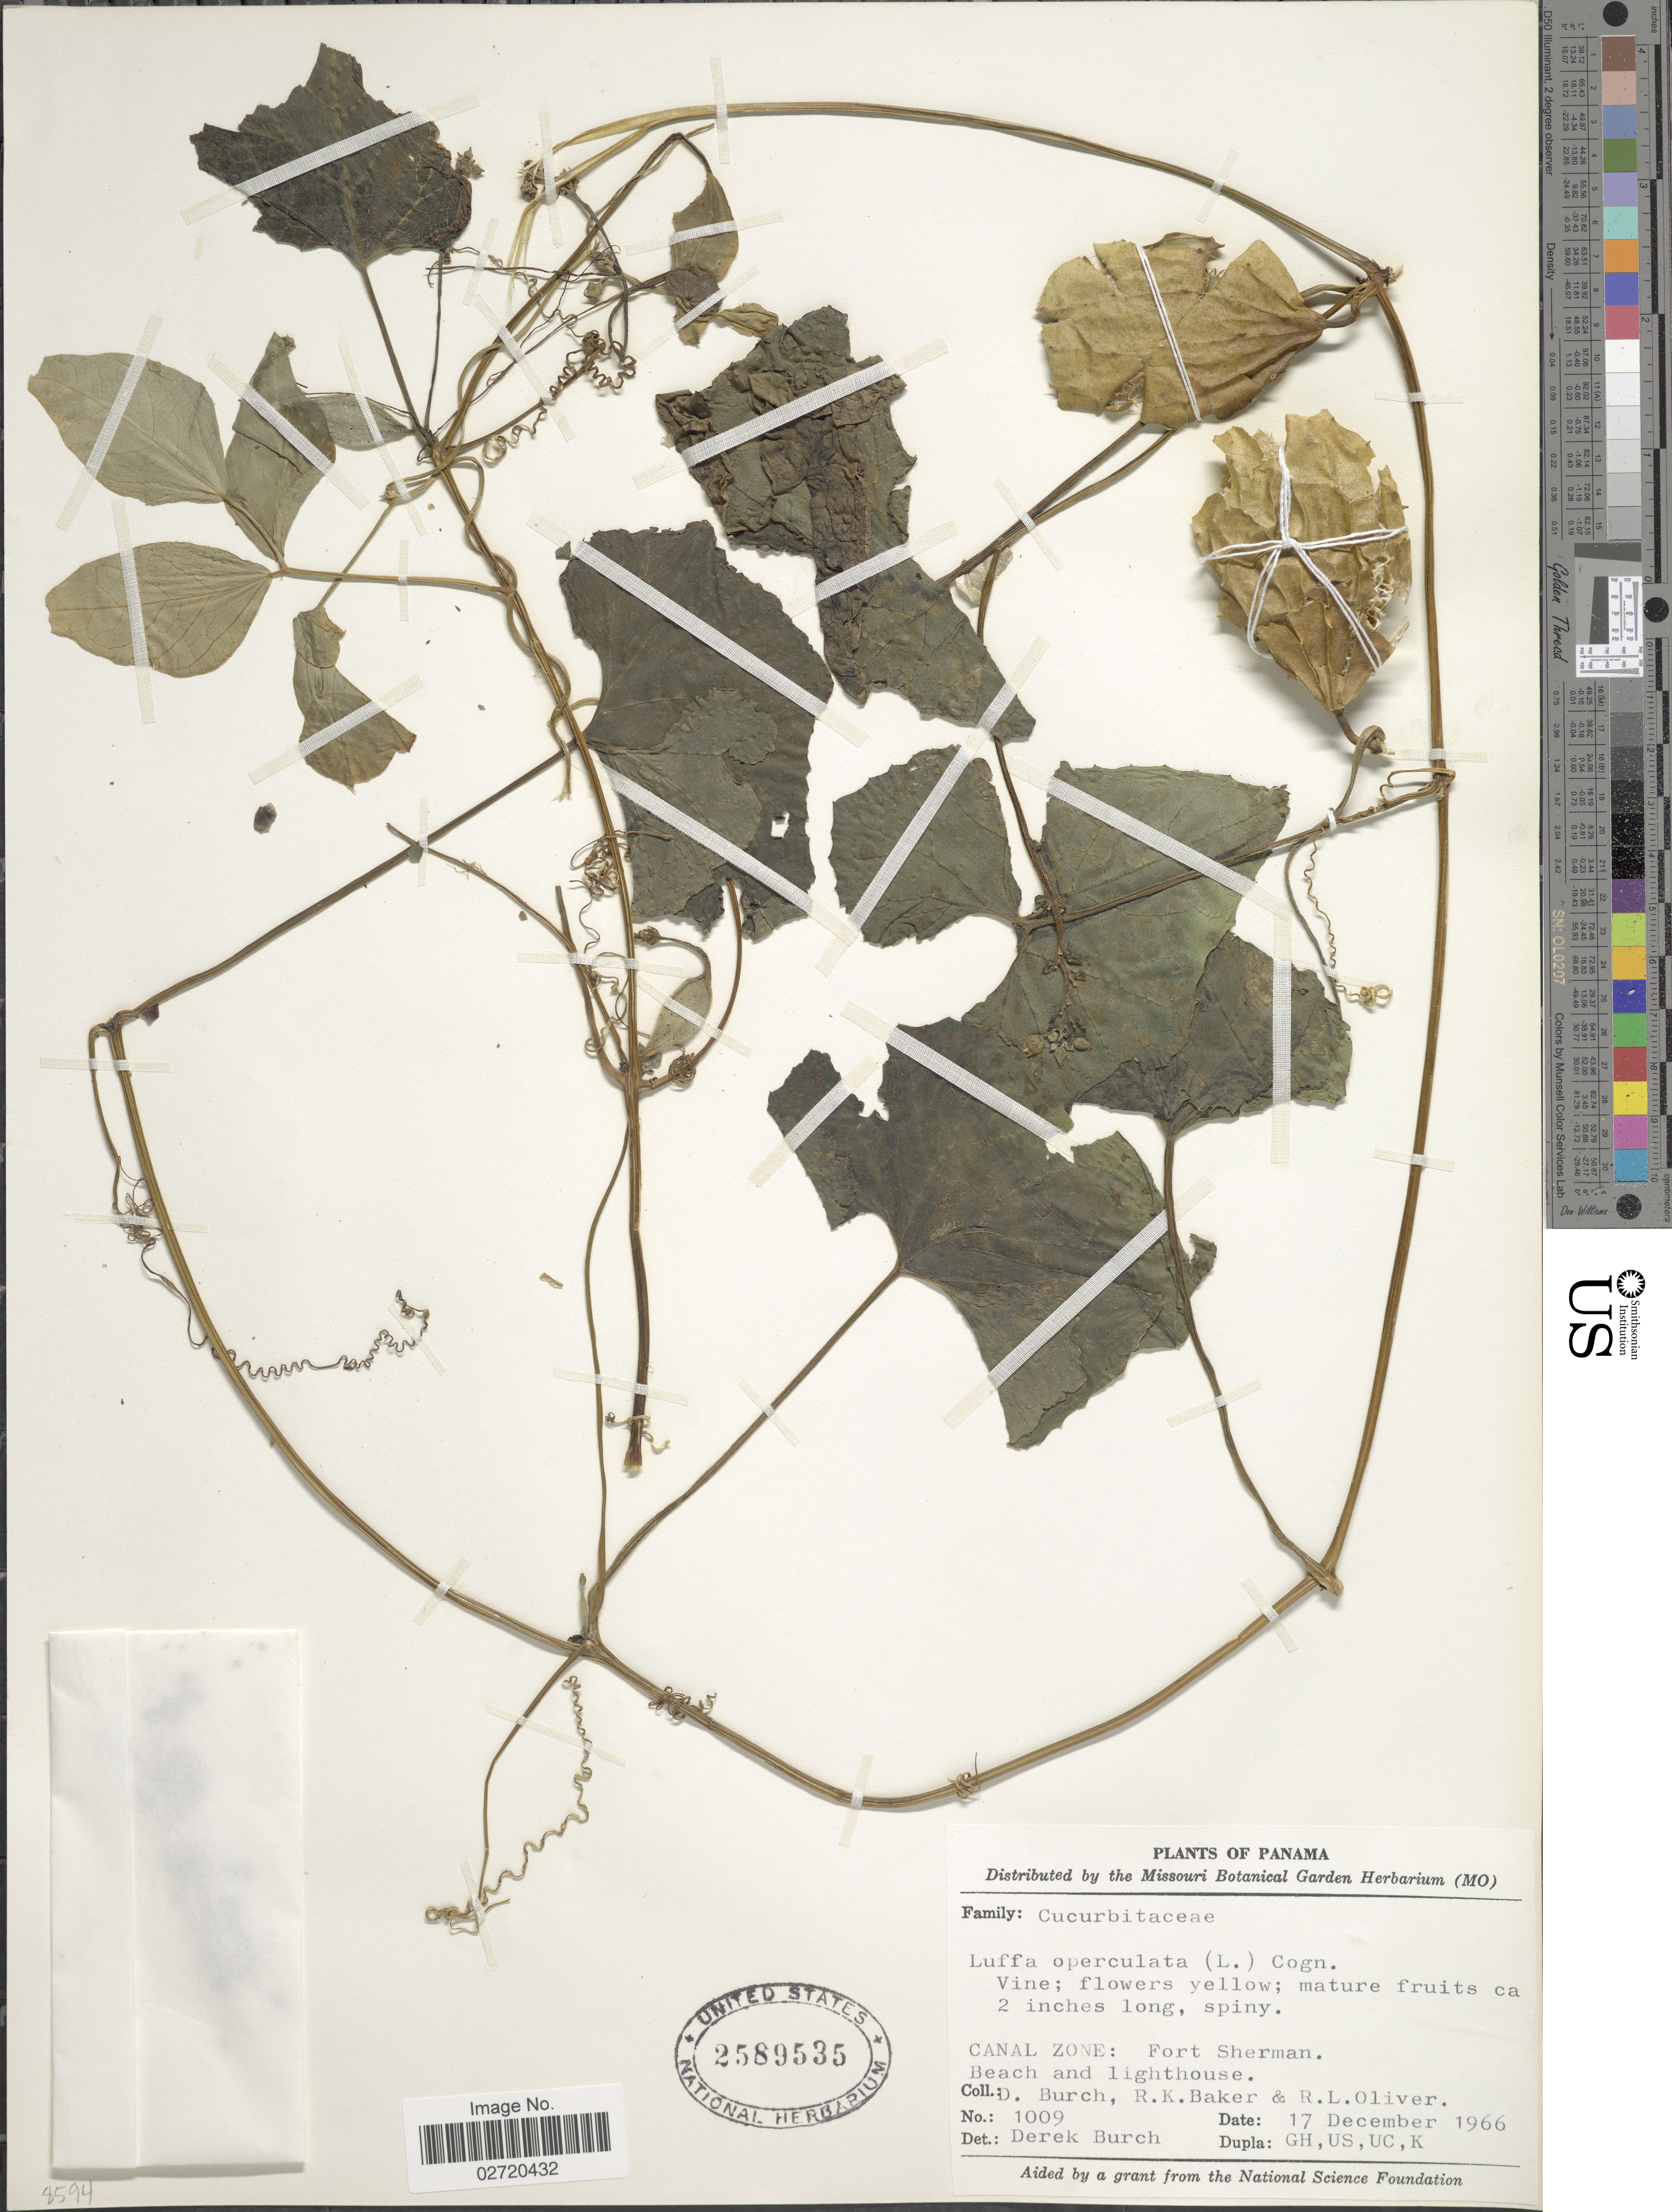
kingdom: Plantae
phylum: Tracheophyta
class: Magnoliopsida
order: Cucurbitales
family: Cucurbitaceae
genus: Luffa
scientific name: Luffa operculata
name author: (L.) Cogn.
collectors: D. Burch, R. K. Baker & R. Oliver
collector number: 1009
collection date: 1966-11-17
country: Panama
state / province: Colón / Panamá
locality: Canal Zone: Fort Sherman, Beach and Lighthouse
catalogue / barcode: US 2589535